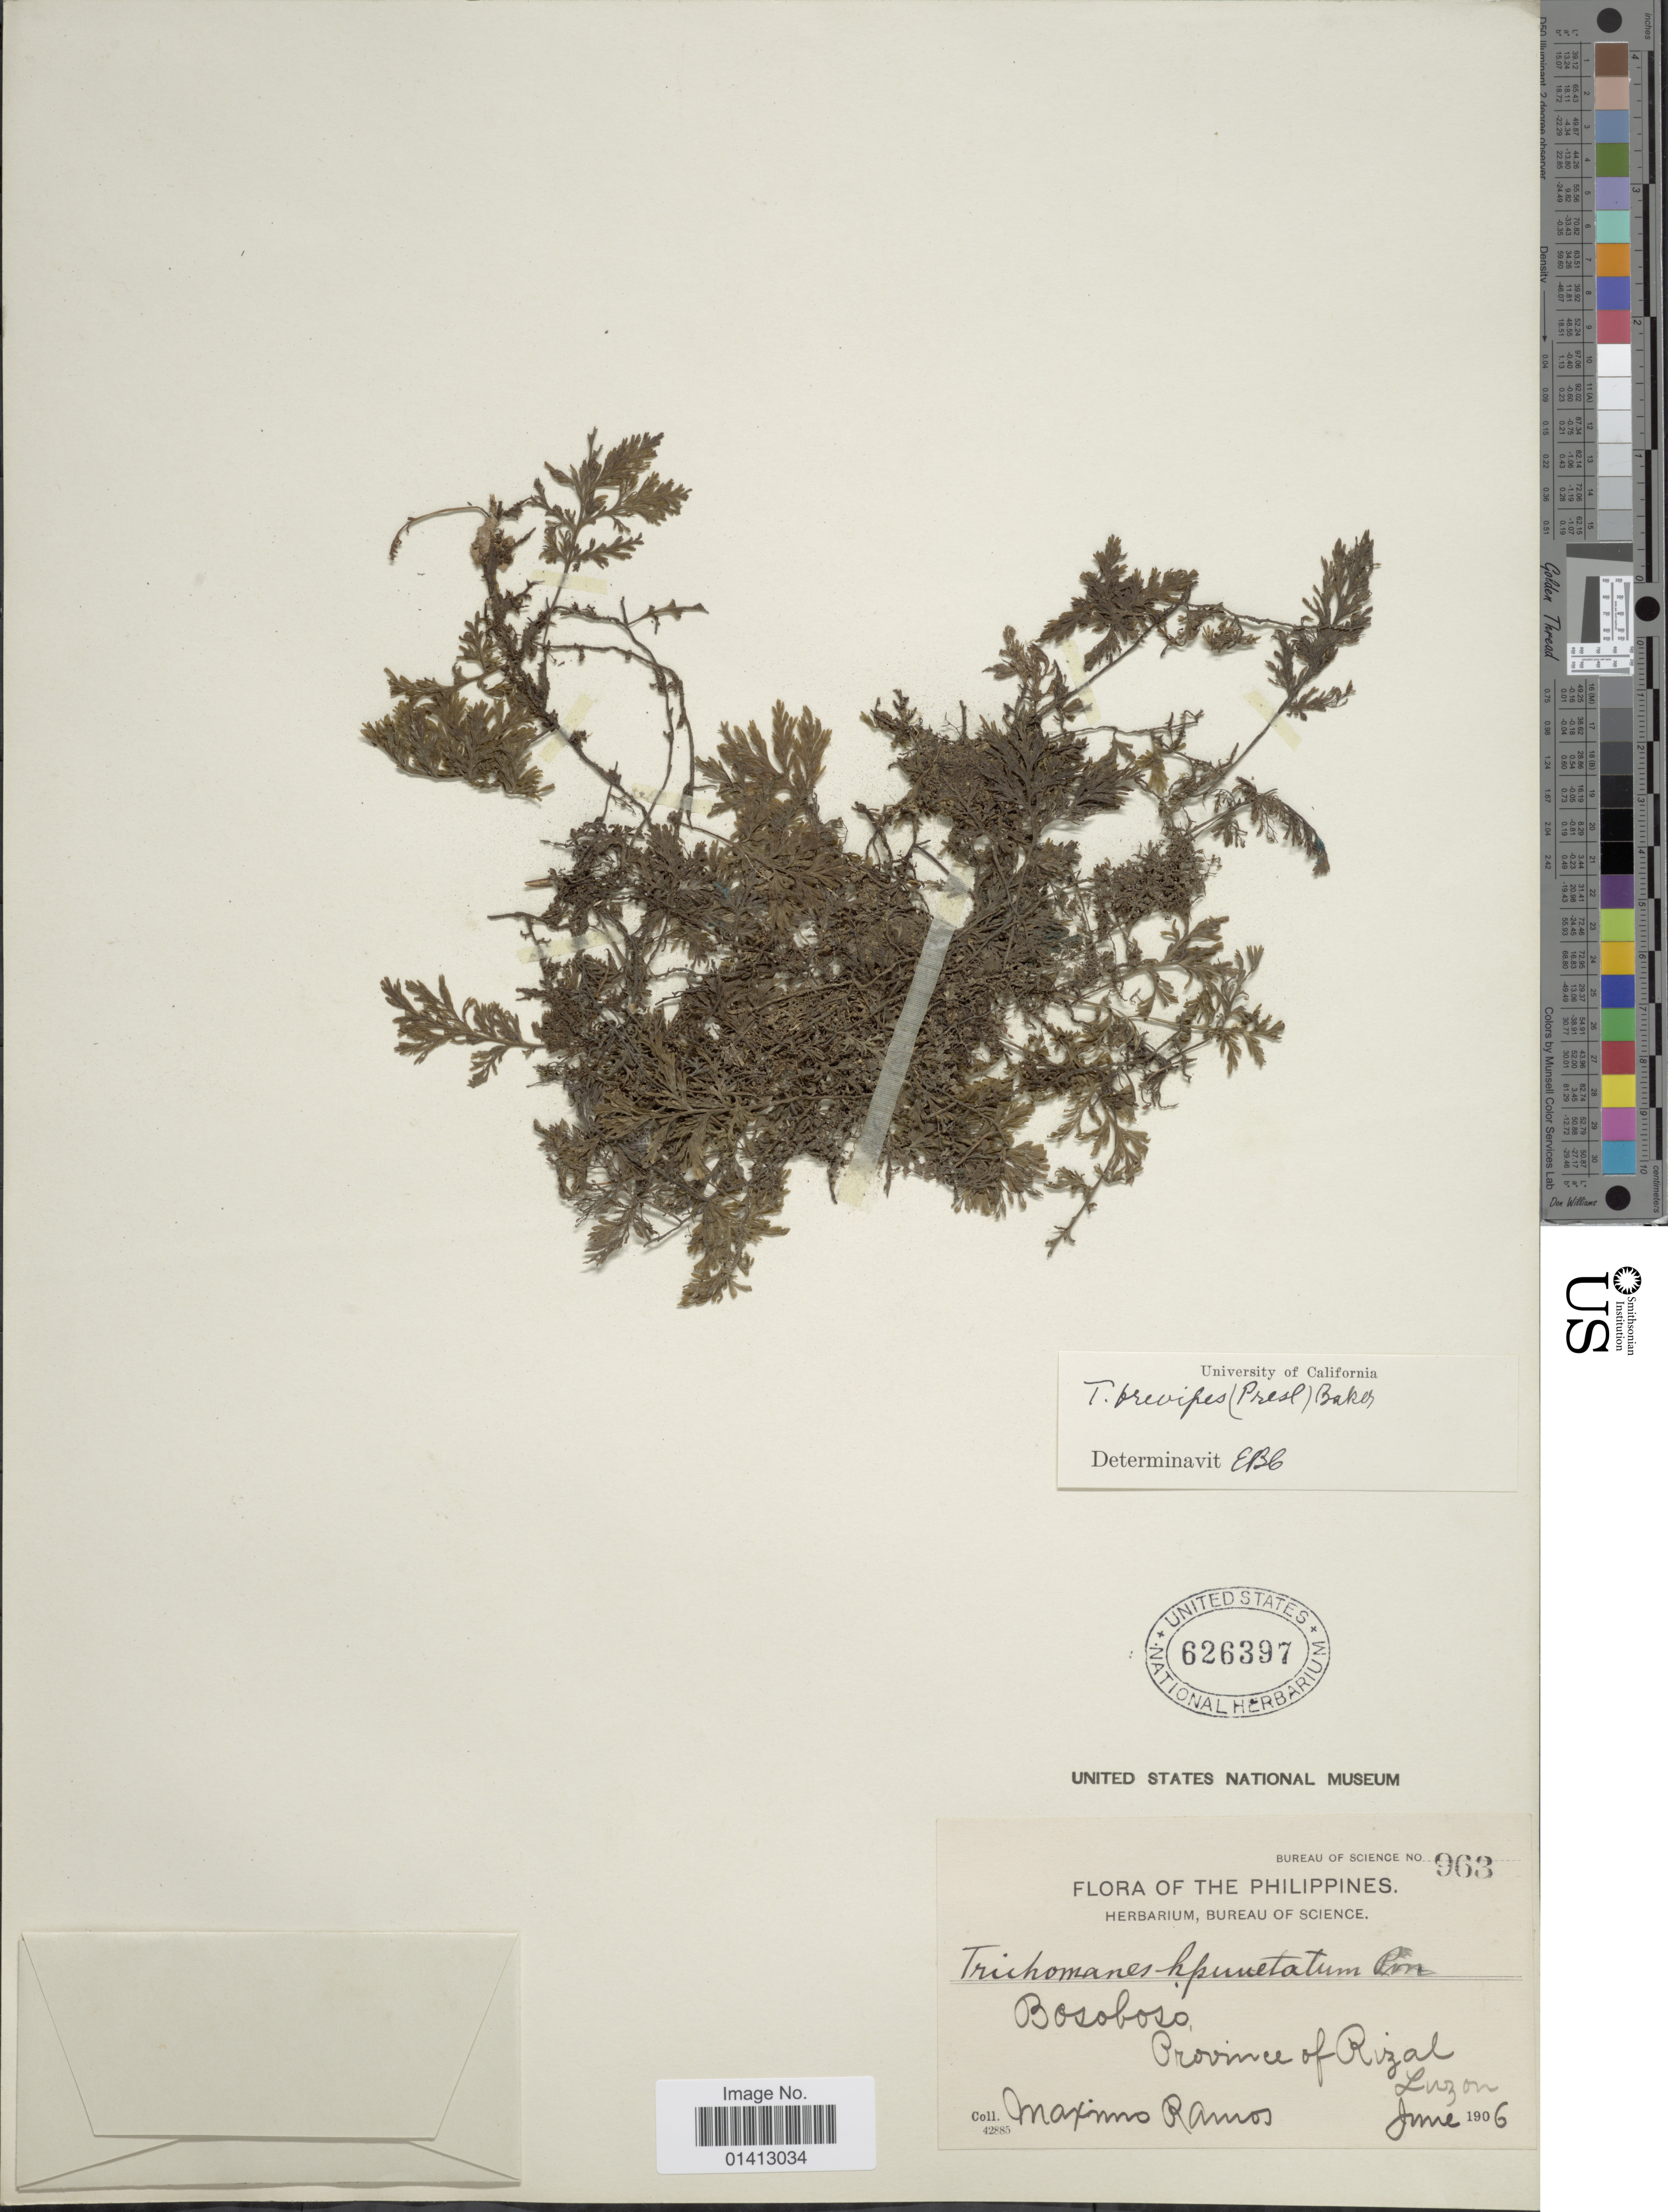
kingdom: Plantae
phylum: Tracheophyta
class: Polypodiopsida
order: Hymenophyllales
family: Hymenophyllaceae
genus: Crepidomanes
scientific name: Crepidomanes brevipes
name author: (C. Presl) Copel.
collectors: M. Ramos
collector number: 963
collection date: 1906-06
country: Philippines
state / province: Calabarzon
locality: Bosoboso, Province of Rizal, Luzon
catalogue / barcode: US 626397